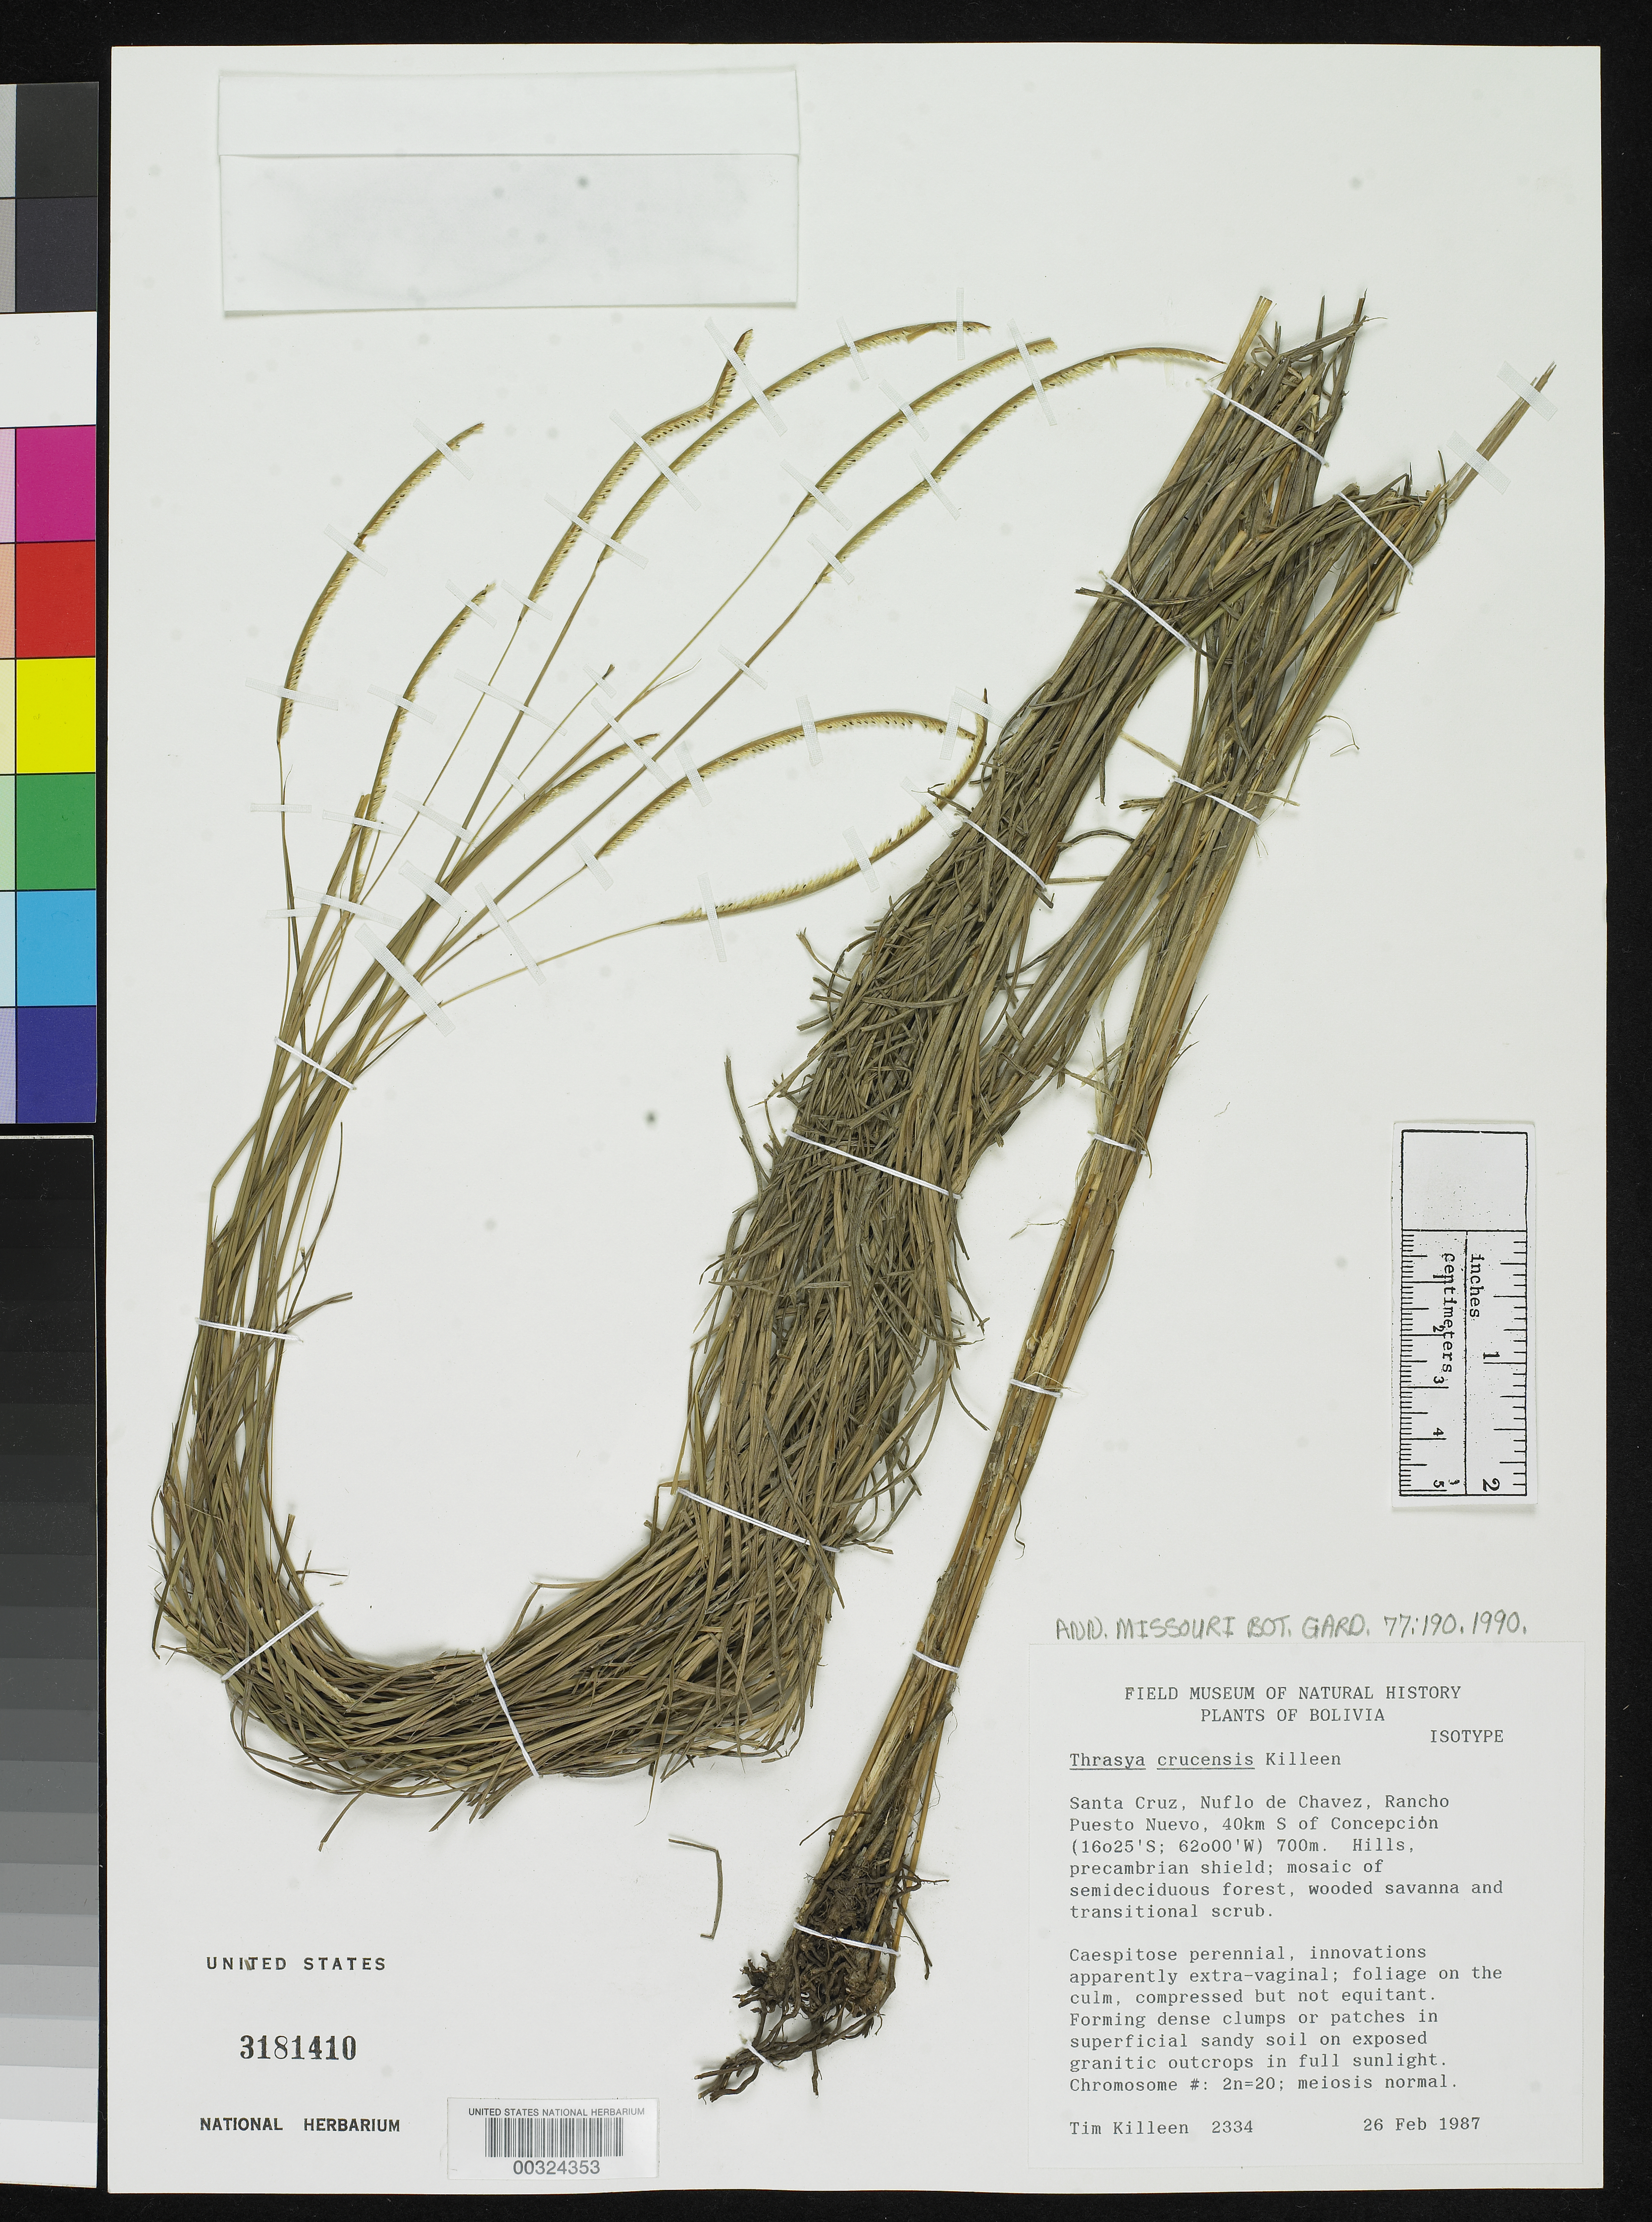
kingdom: Plantae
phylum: Tracheophyta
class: Liliopsida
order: Poales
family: Poaceae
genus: Thrasya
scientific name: Thrasya crucensis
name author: Killeen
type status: Isotype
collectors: T. Killeen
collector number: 2334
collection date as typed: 26 Feb 1987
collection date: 1987-02-26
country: Bolivia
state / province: Santa Cruz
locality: Nufles de Chavez, Rancho Puesto Nuevo, 40 km S of Concepcion.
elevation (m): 700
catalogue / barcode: US 3181410